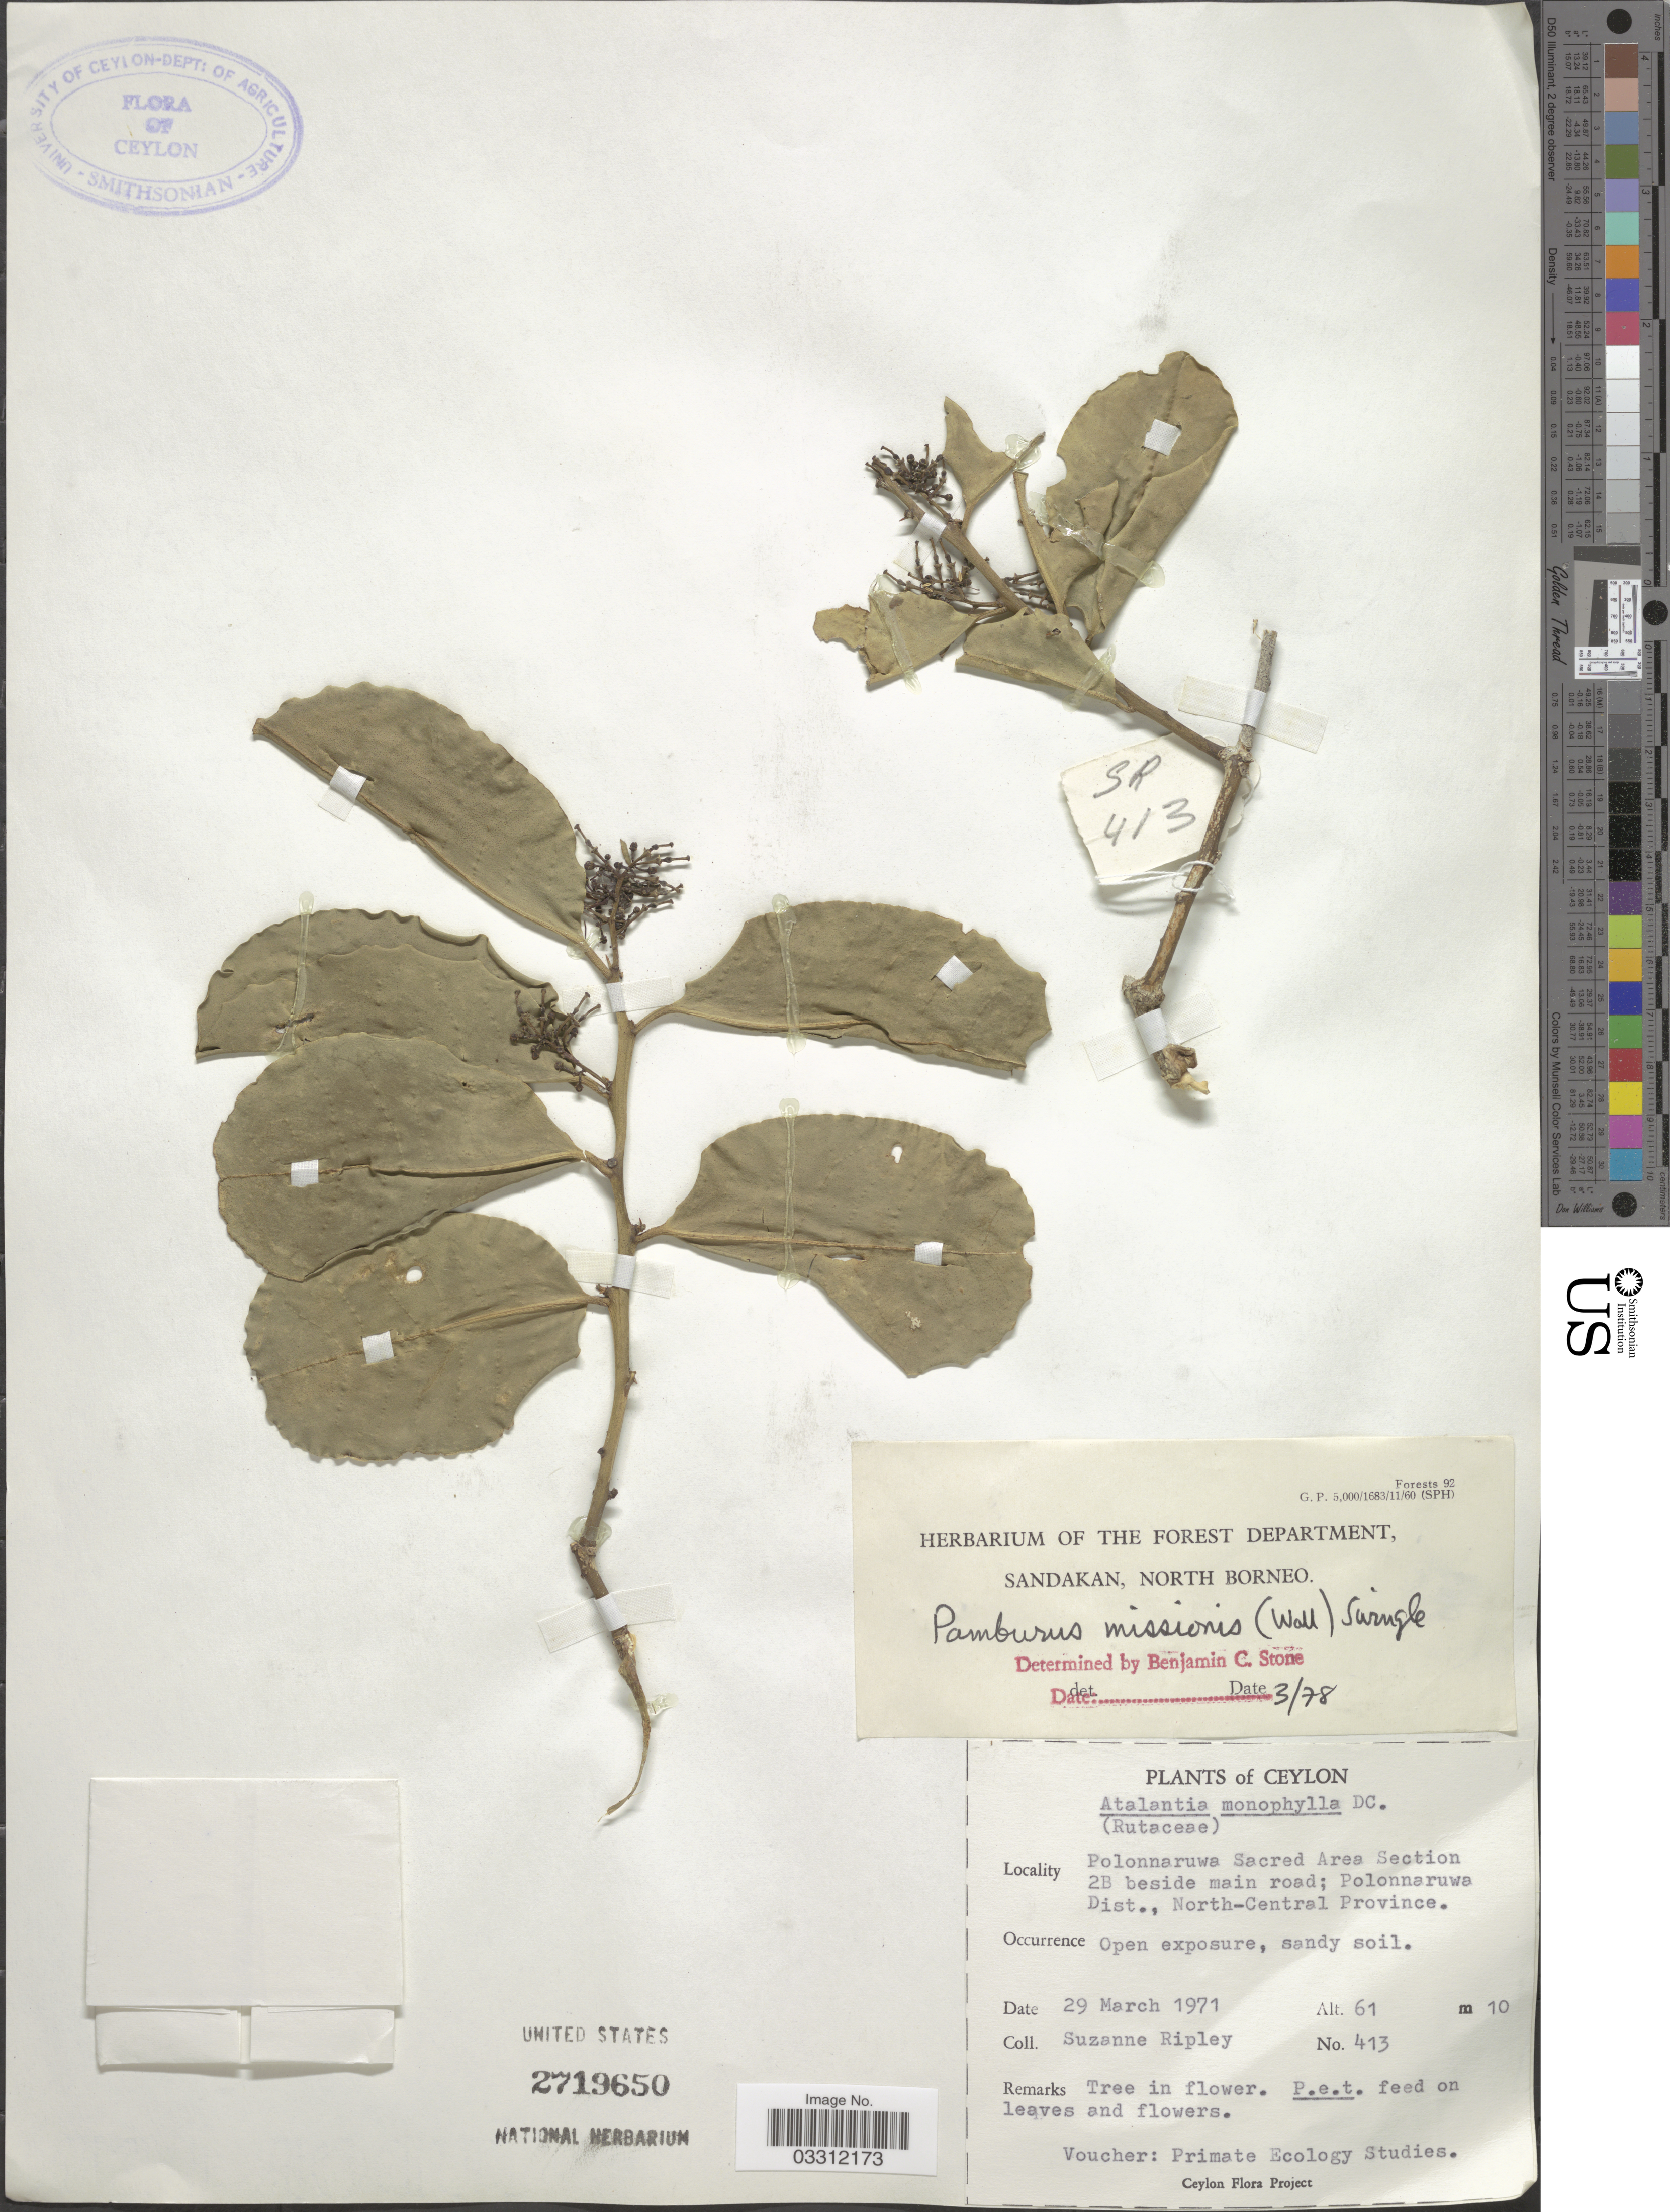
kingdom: Plantae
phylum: Tracheophyta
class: Magnoliopsida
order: Sapindales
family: Rutaceae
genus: Pamburus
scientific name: Pamburus missionis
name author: (Wight) Swingle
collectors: S. Ripley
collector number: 413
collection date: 1971-03-29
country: Sri Lanka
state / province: North Central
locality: Ceylon, Polonnaruwa Sacred Area Section 2B beside main road; Polonnaruwa Dist.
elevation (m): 61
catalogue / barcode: US 2719650